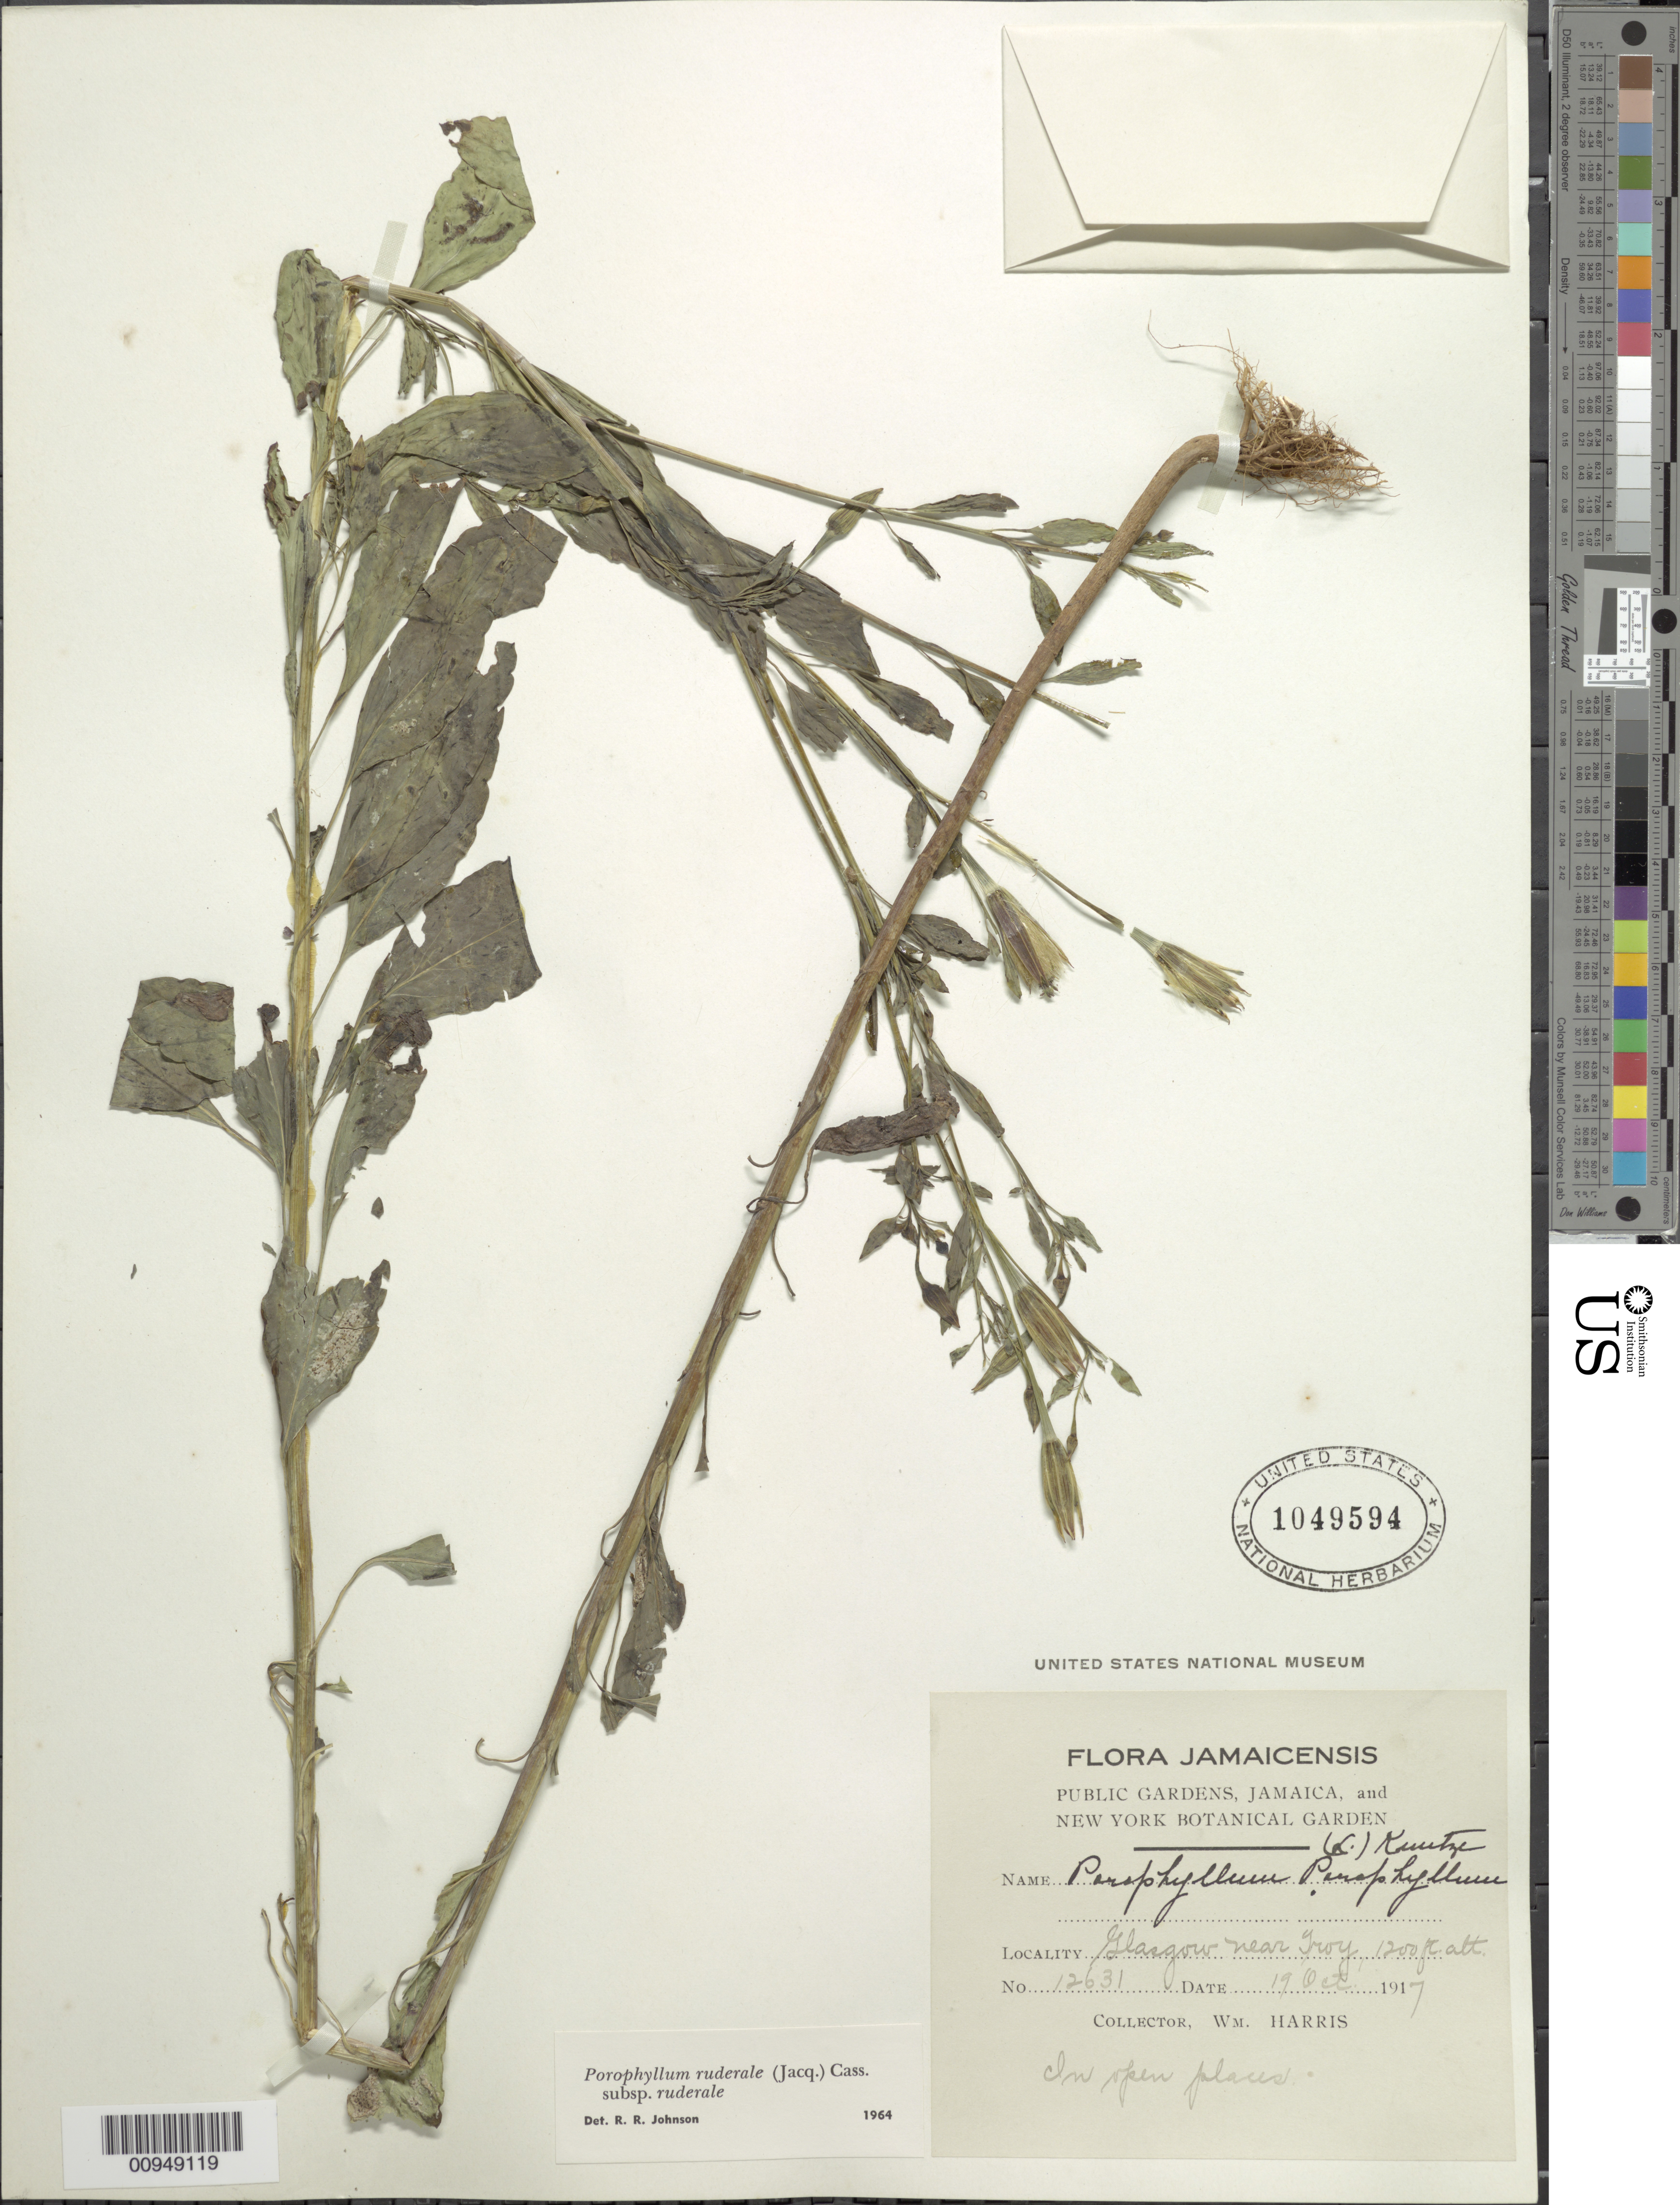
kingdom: Plantae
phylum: Tracheophyta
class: Magnoliopsida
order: Asterales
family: Asteraceae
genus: Porophyllum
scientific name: Porophyllum ruderale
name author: (Jacq.) Cass.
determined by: Johnson, R. R.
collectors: W. H. Harris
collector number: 12631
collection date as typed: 19 Oct 1917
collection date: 1917-10-19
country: Jamaica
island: Jamaica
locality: Glasgow near Troy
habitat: In open places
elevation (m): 366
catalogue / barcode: US 1049594